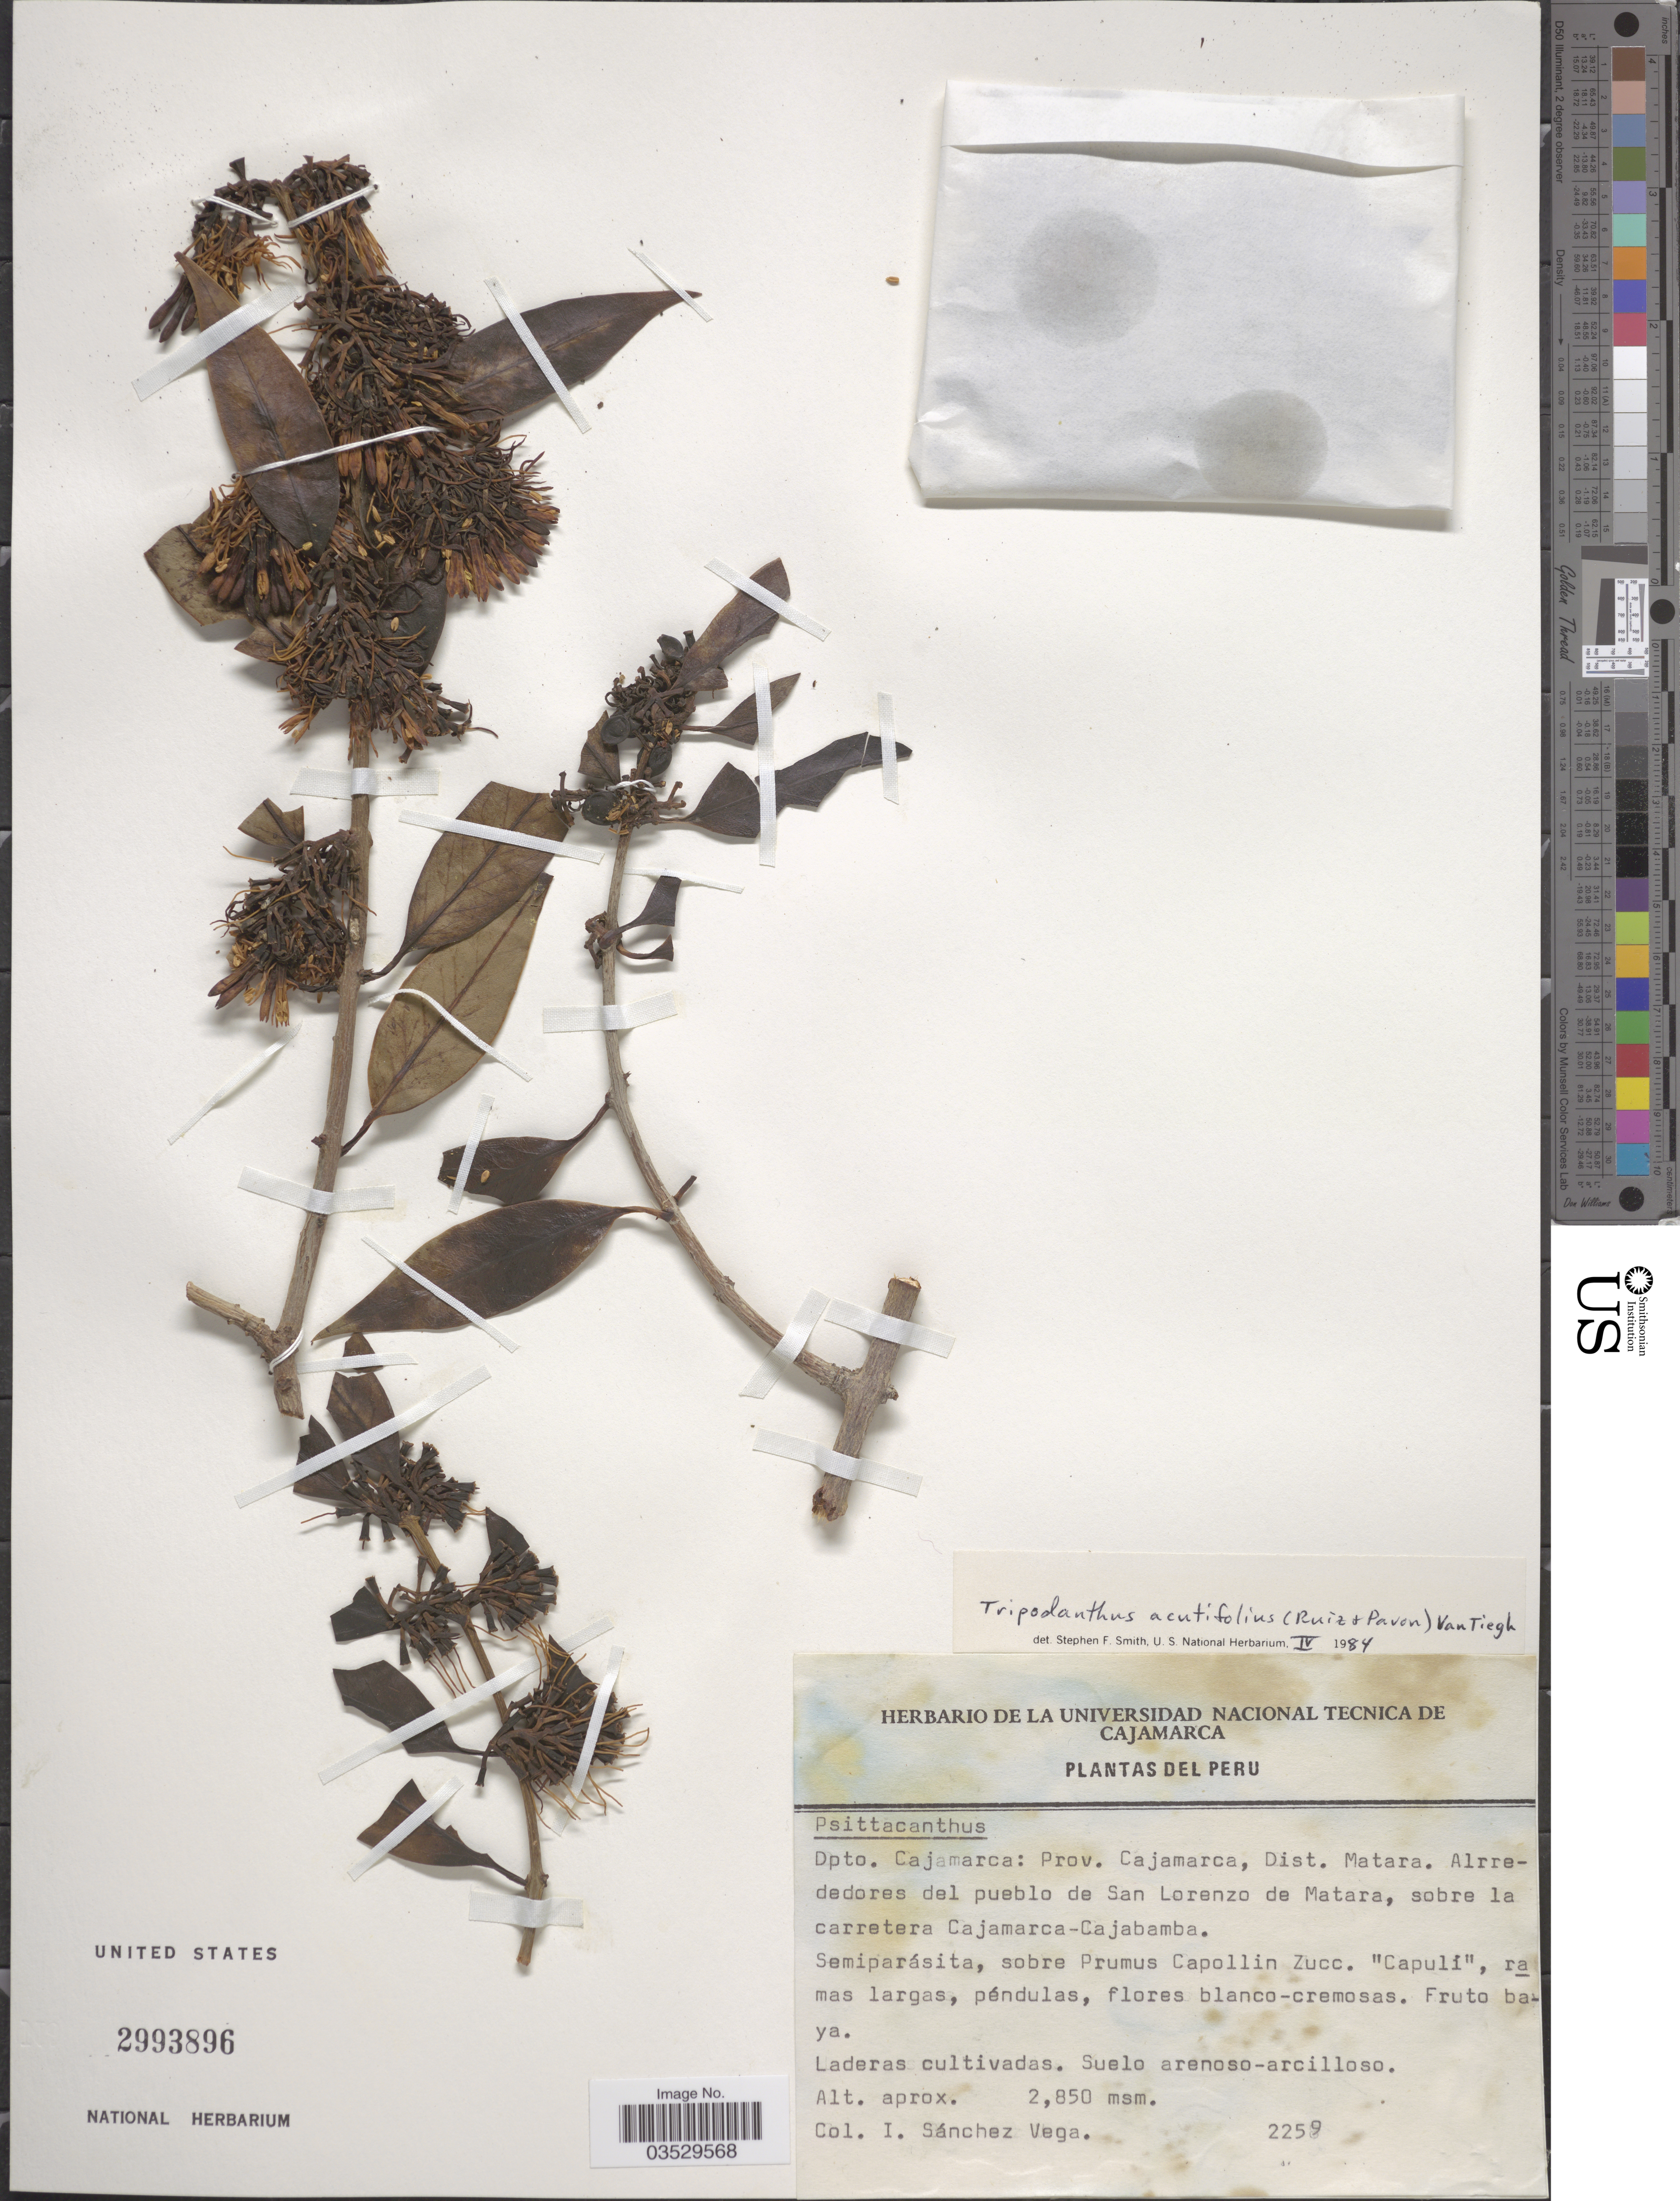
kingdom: Plantae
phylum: Tracheophyta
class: Magnoliopsida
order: Santalales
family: Loranthaceae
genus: Tripodanthus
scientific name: Tripodanthus acutifolius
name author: Tiegh.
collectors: I. Sánchez Vega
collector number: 2259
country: Peru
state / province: Cajamarca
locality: Dpto. Cajamarca: Prov. Cajamarca, Dist. Matara. Alrrededores del pueblo de San Lorenzo de Matara, sobre la carretera Cajamarca-Cajabamba.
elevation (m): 2850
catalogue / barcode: US 2993896